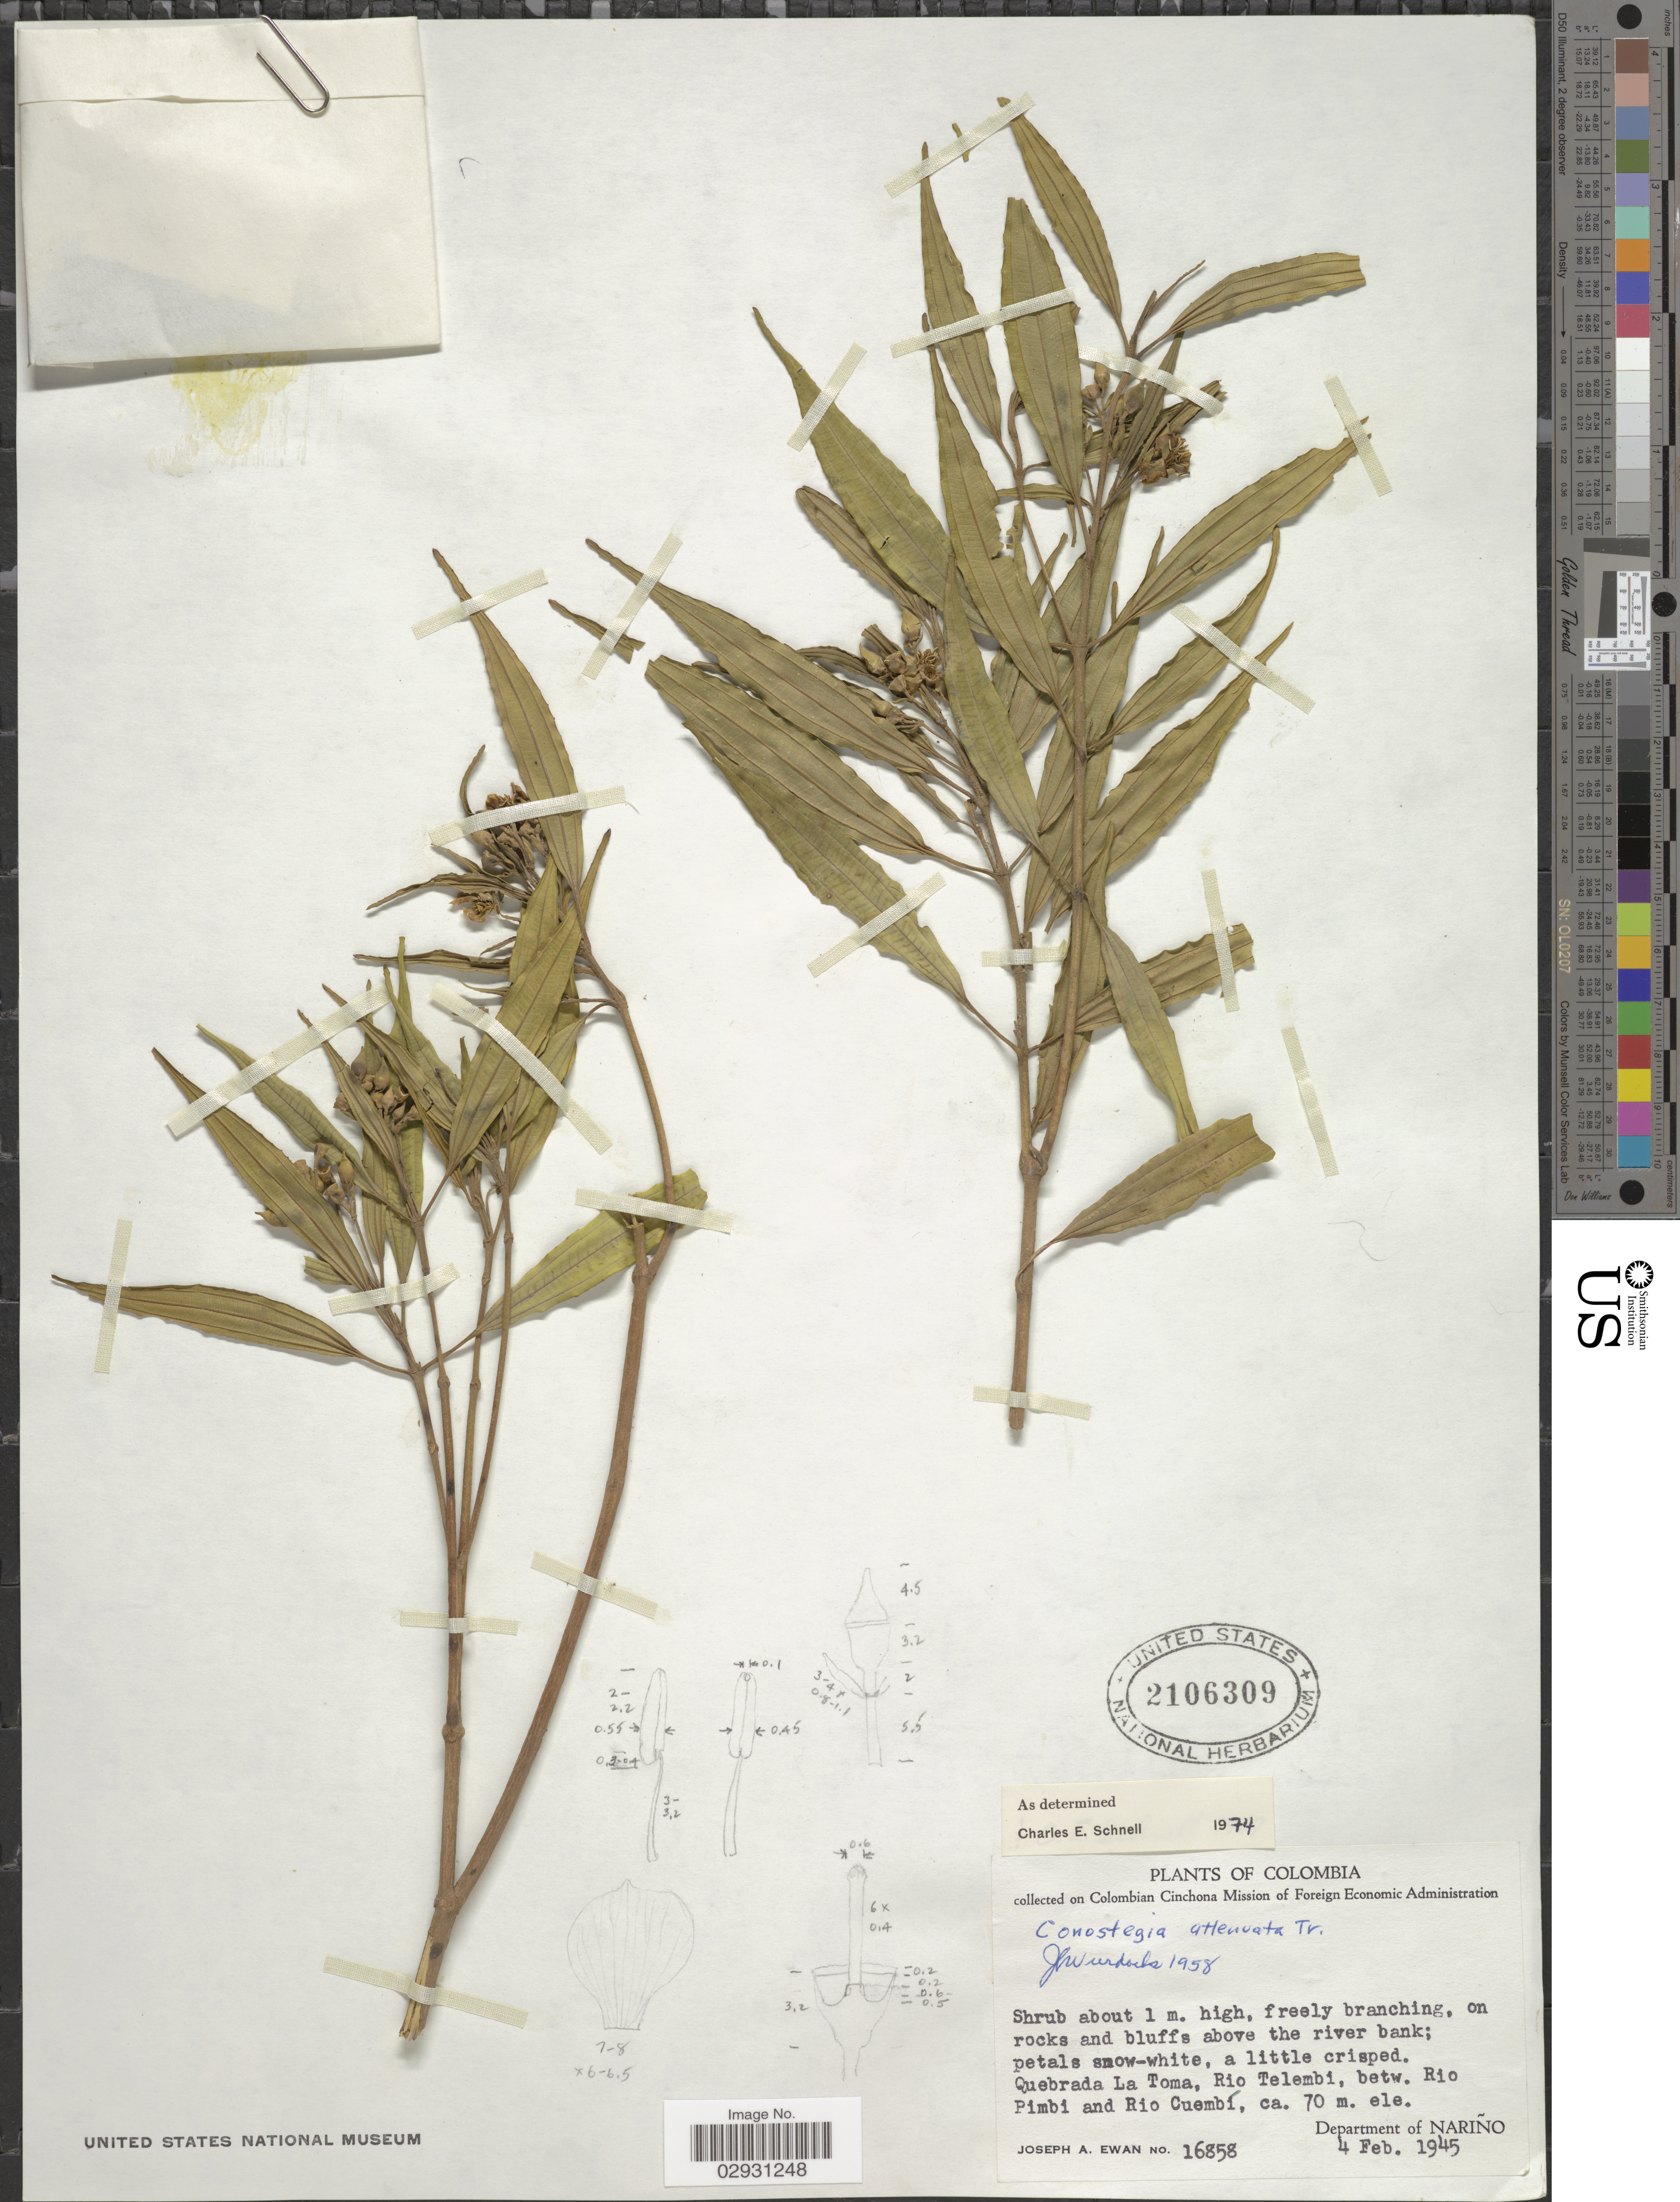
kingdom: Plantae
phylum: Tracheophyta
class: Magnoliopsida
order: Myrtales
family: Melastomataceae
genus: Conostegia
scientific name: Conostegia attenuata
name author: Triana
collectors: J. A. Ewan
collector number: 16858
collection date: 1945-02-04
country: Colombia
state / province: Nariño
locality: Quebrada La Toma, Rio Telembi, betw. Rio Pimbi and Rio Cuembí. Department of Nariño.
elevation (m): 70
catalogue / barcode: US 2106309